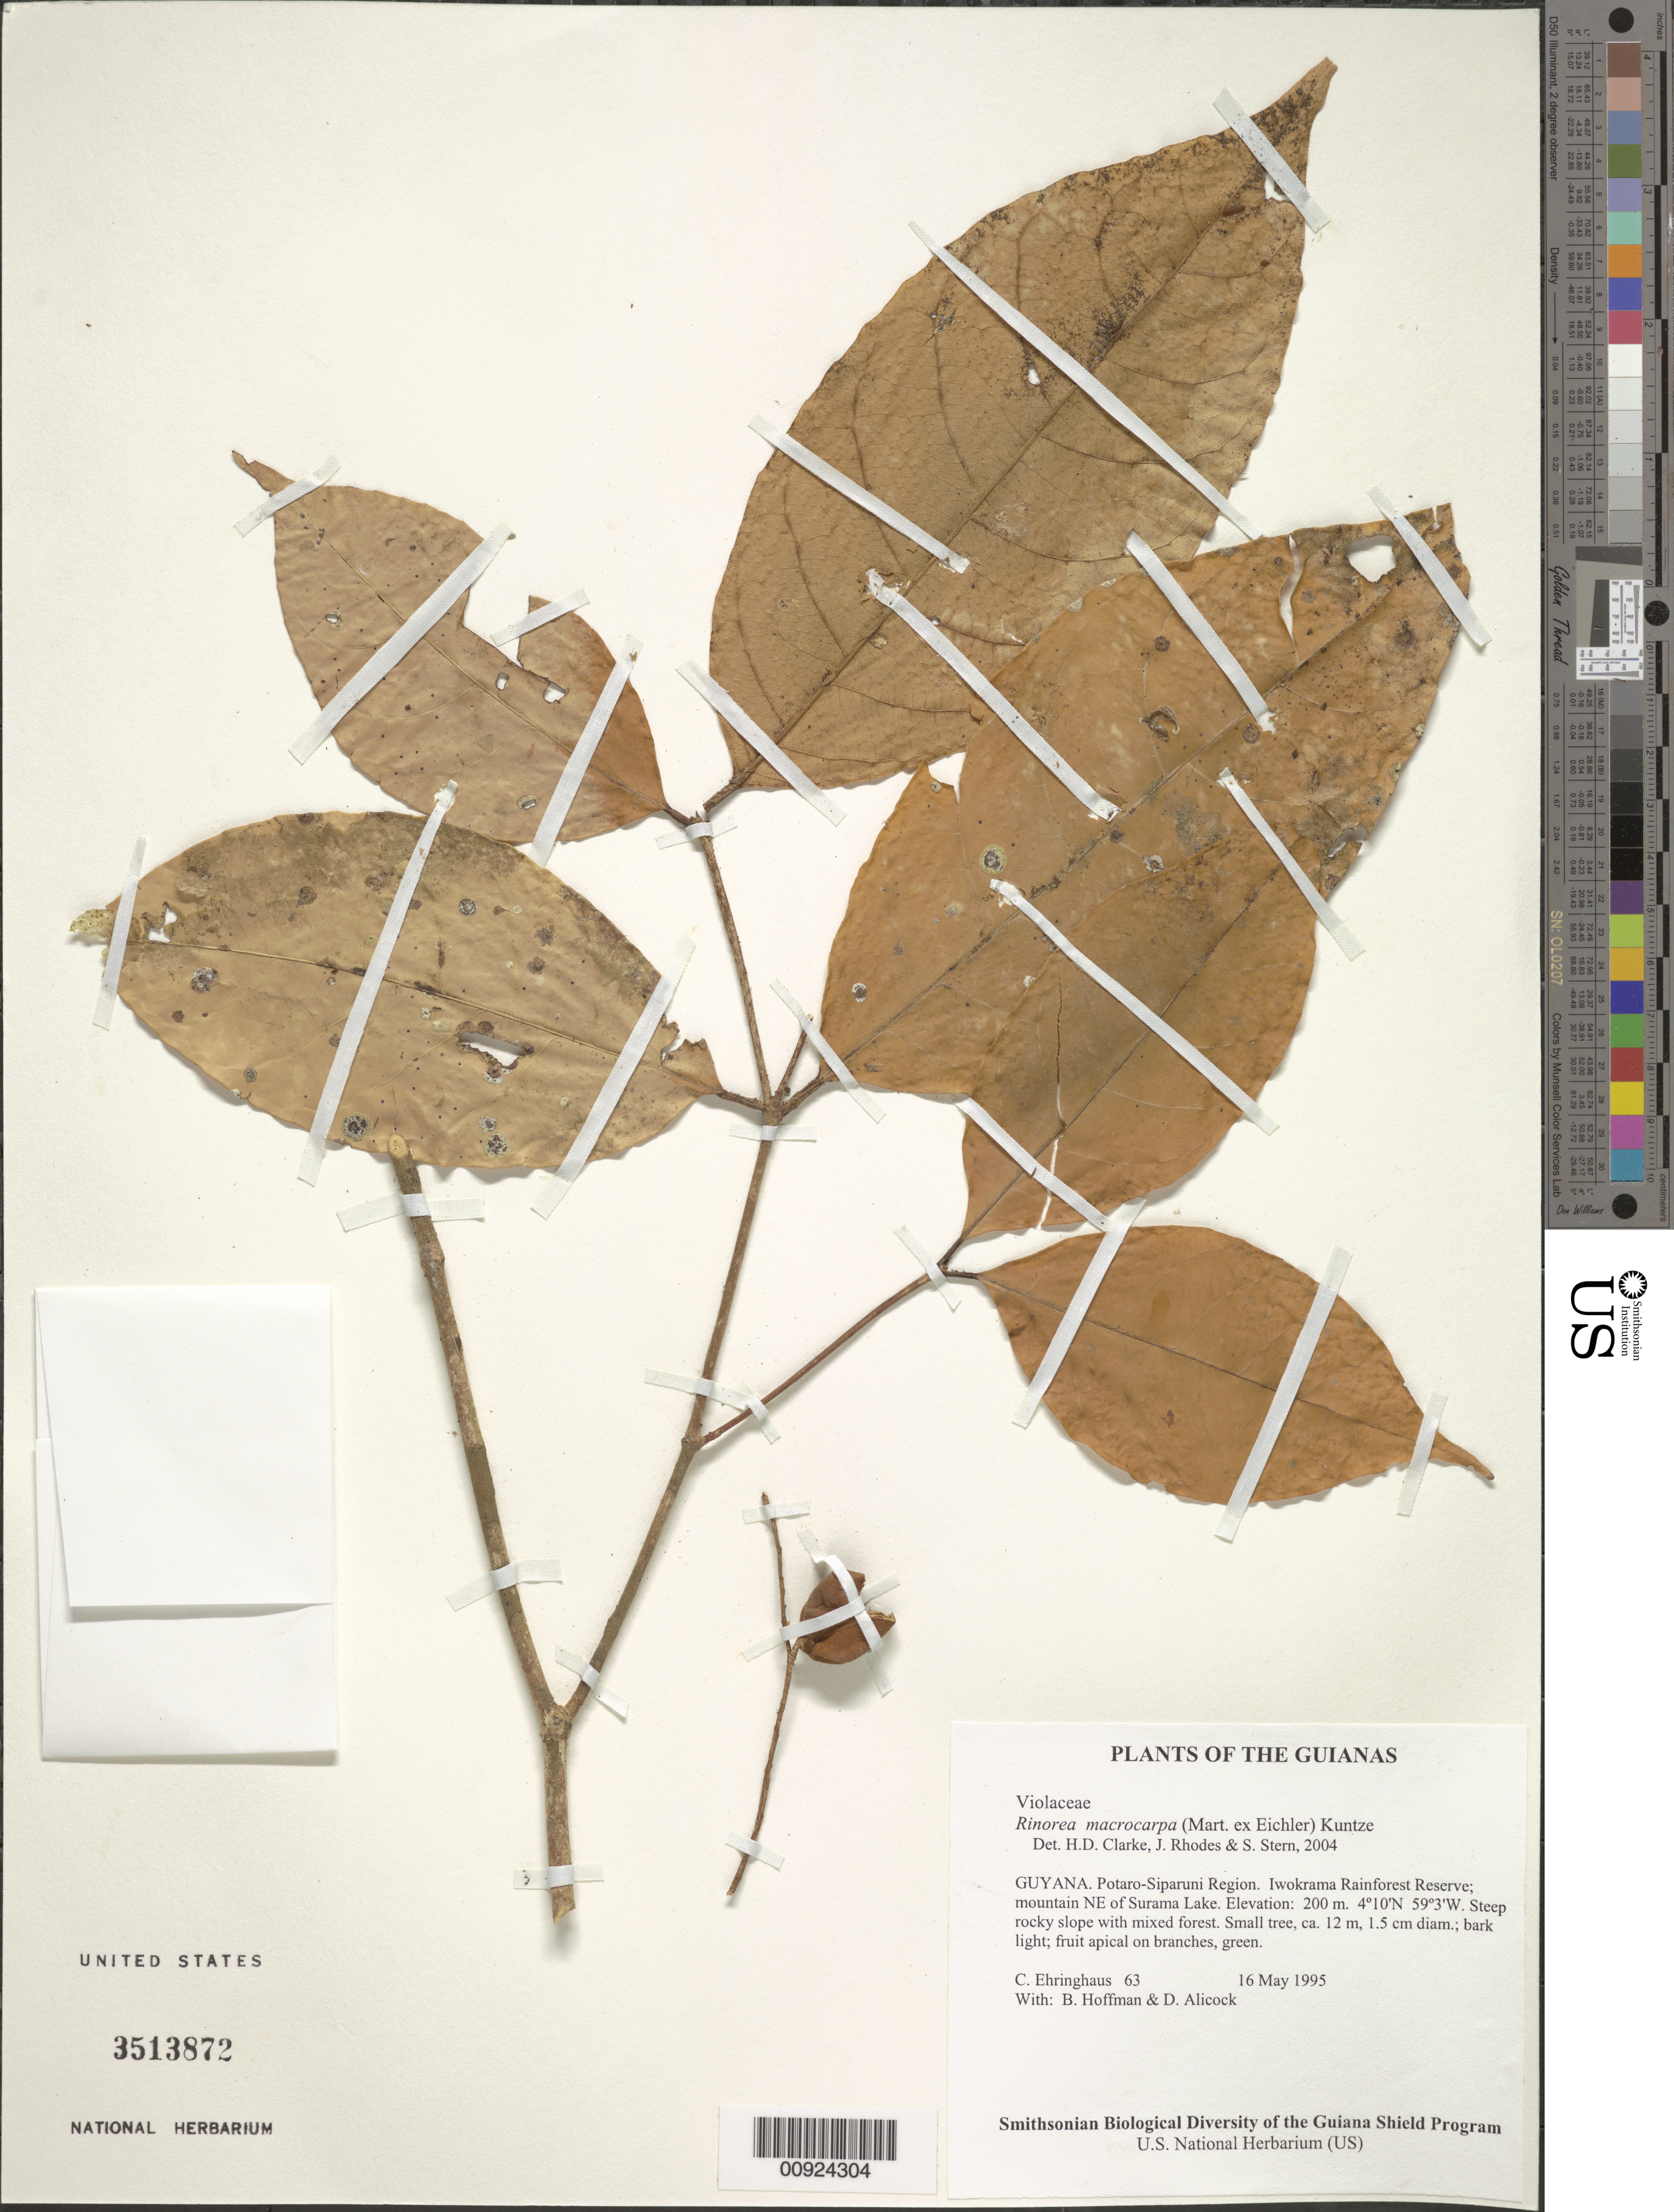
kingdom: Plantae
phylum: Tracheophyta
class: Magnoliopsida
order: Malpighiales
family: Violaceae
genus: Rinorea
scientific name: Rinorea riana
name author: Kuntze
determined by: Hoyos-Gomez, S. E.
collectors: C. Ehringhaus, B. Hoffman & D. Allicock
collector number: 63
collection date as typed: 16 May 1995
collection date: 1995-05-16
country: Guyana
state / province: Potaro-Siparuni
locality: Iwokrama Rainforest Reserve; mountain NE of Surama Lake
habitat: Steep rocky slope with mixed forest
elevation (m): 200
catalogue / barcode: US 3513872